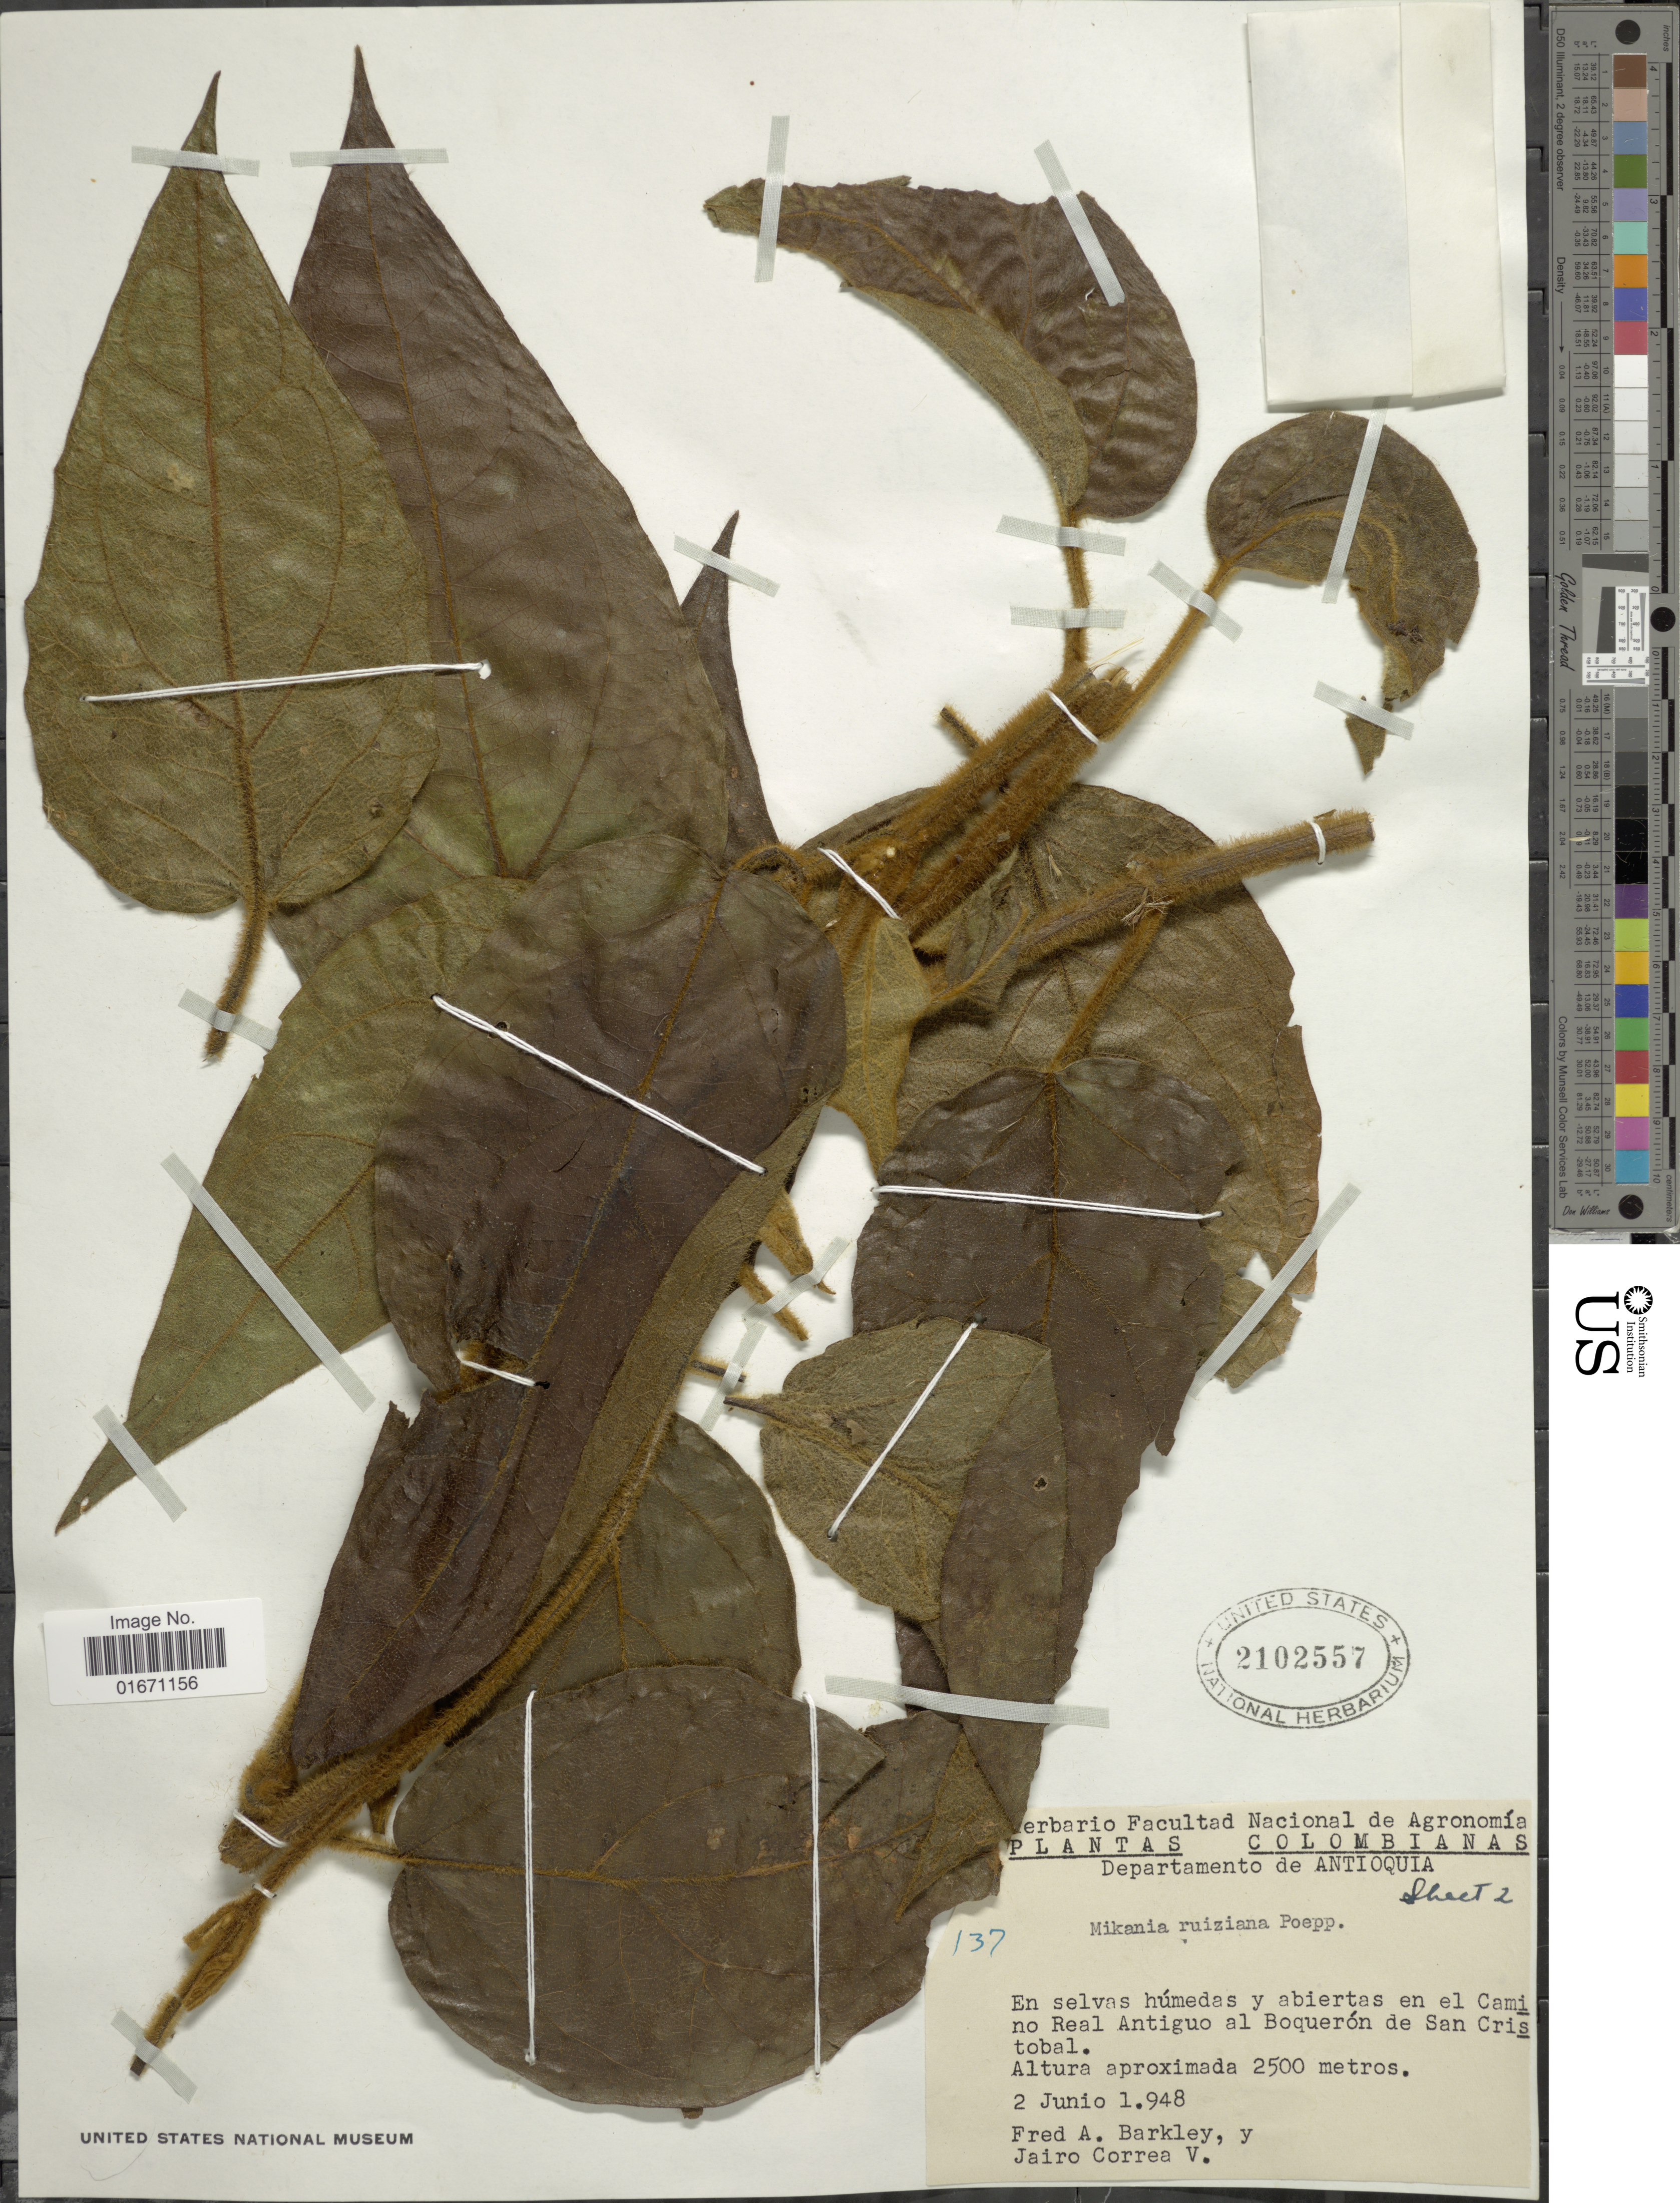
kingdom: Plantae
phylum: Tracheophyta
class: Magnoliopsida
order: Asterales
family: Asteraceae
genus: Mikania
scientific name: Mikania banisteriae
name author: DC.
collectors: F. A. Barkley & J. Correa V.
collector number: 137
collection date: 1948-06-02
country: Colombia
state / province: Antioquia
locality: En el Camino Real Antiguo al Boqueron de San Cristobal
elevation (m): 2500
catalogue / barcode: US 2102557